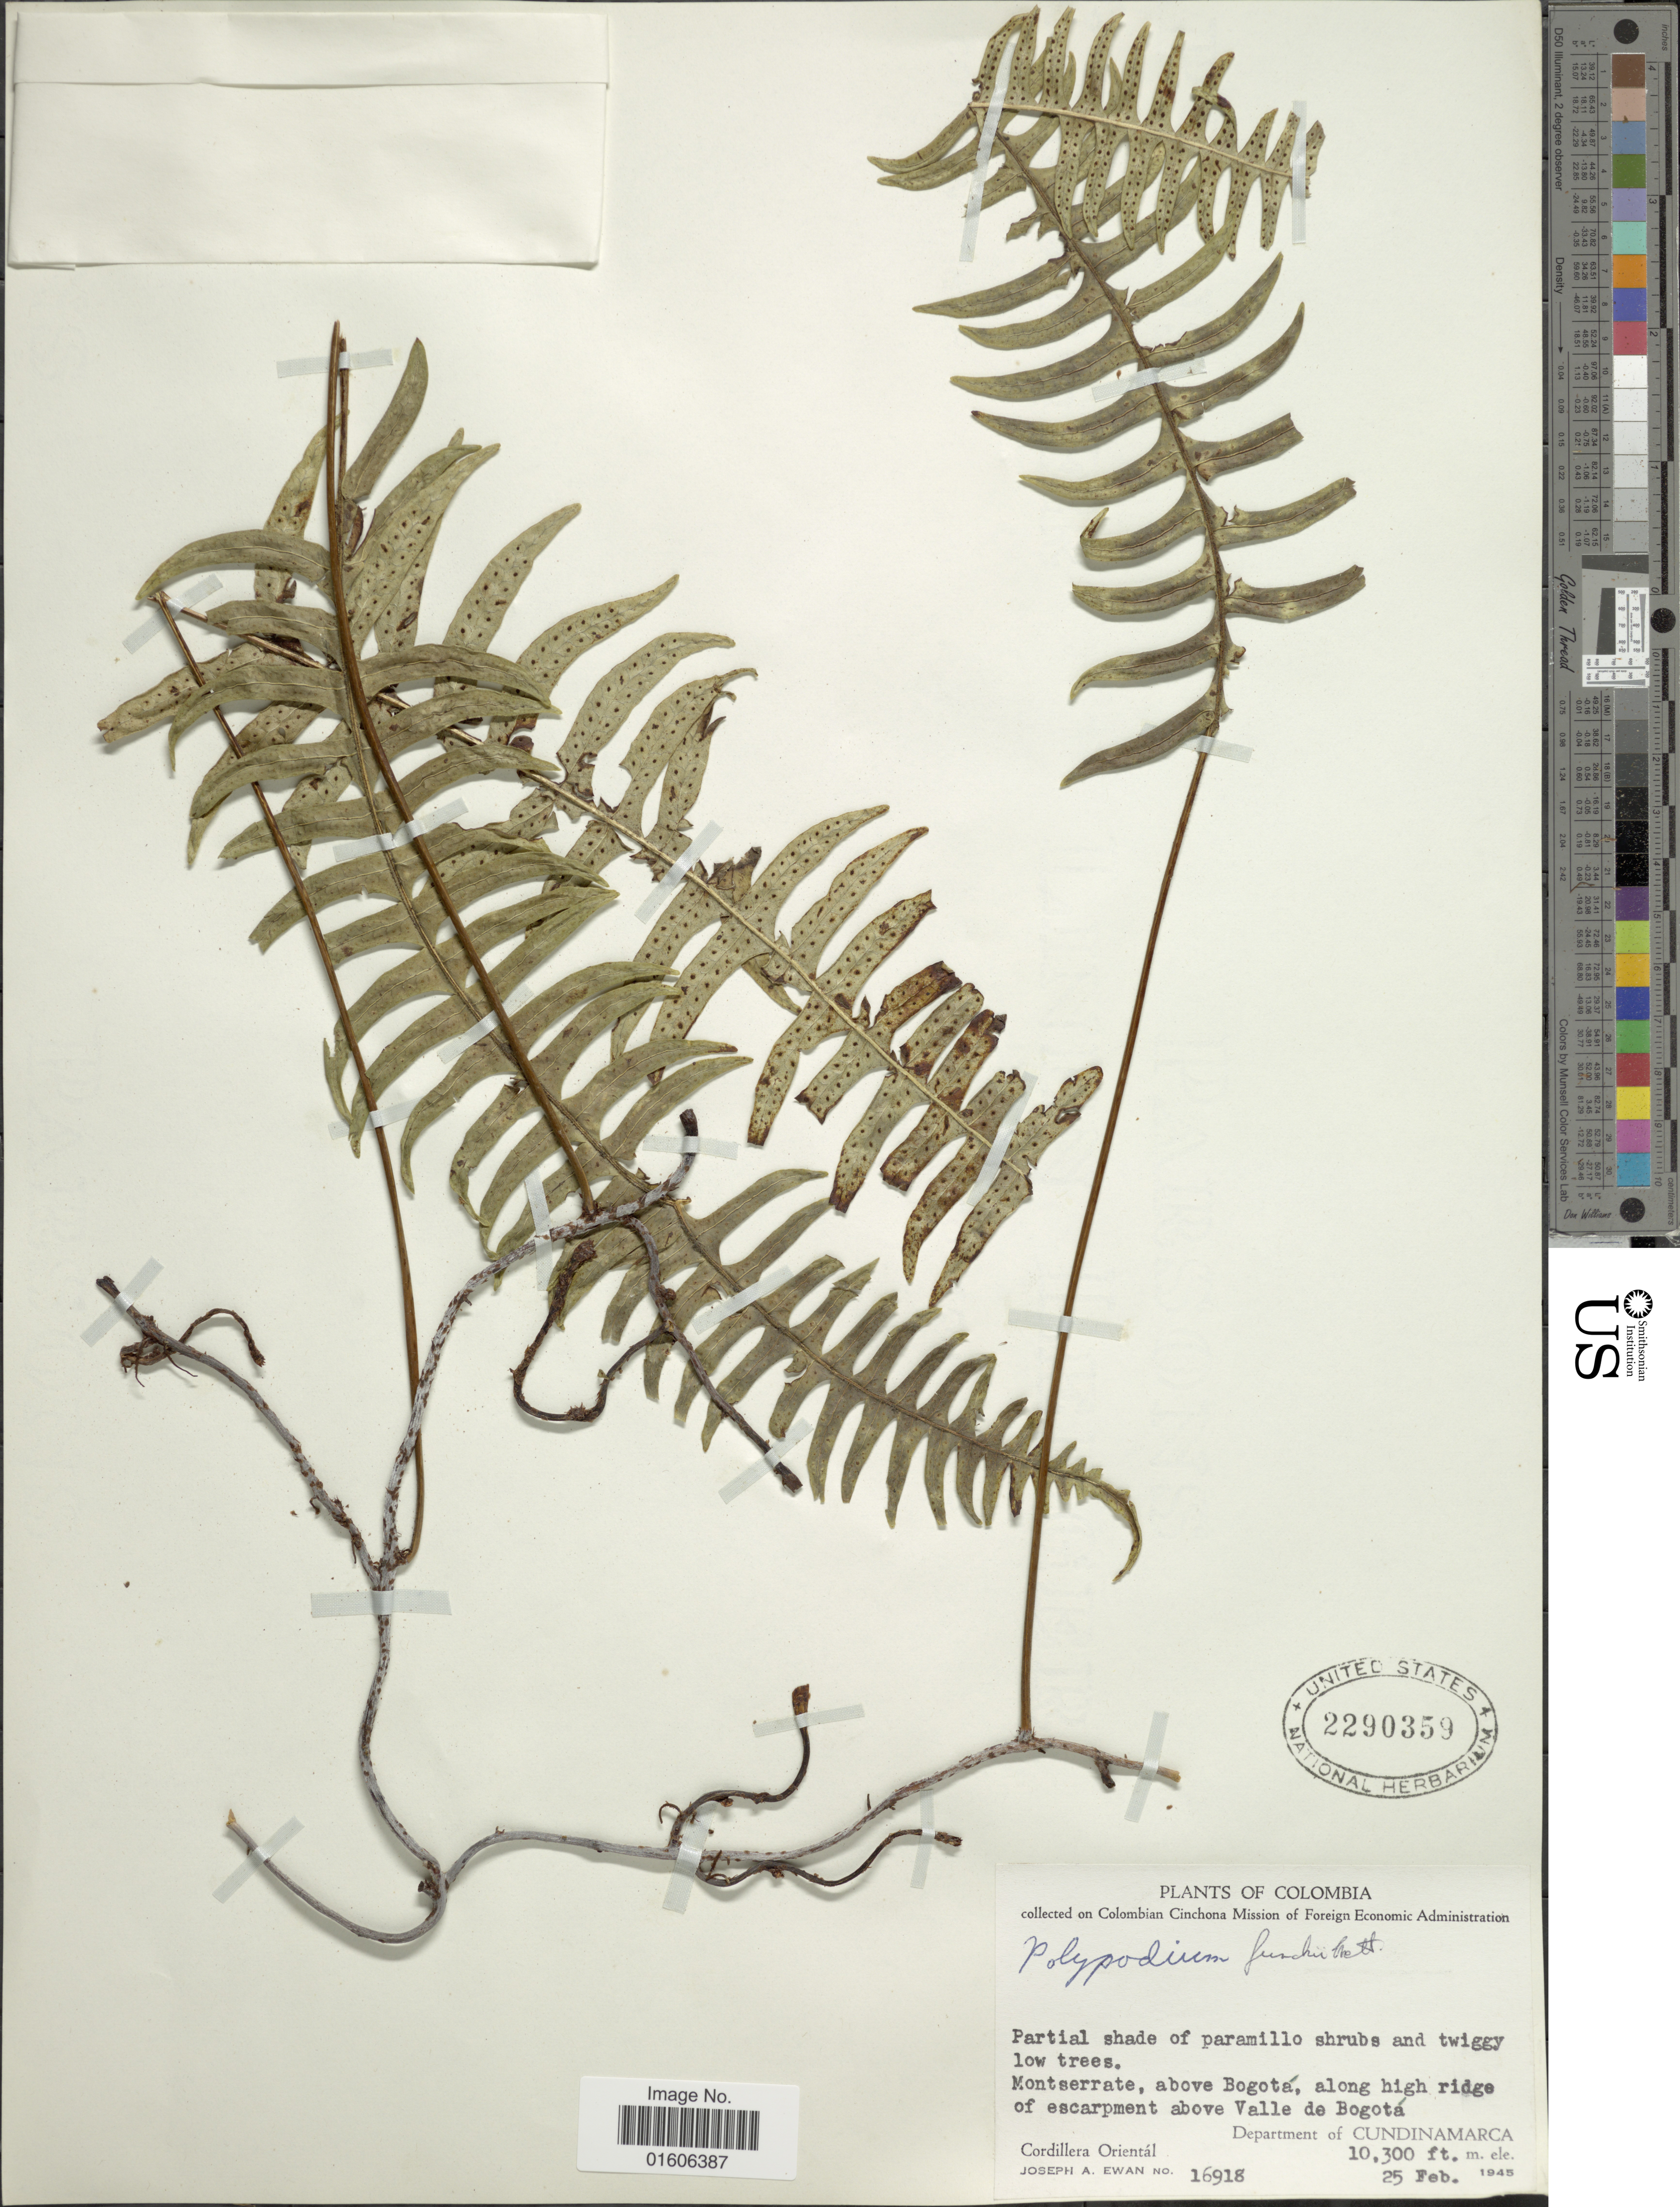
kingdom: Plantae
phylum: Tracheophyta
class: Polypodiopsida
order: Polypodiales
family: Polypodiaceae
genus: Serpocaulon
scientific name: Serpocaulon funckii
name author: (Mett.) A.R. Sm.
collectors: J. A. Ewan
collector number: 16918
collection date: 1945-02-25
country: Colombia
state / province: Cundinamarca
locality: Montserrate, above Bogotá, along high ridge of escarpment above Valle de Bogotá. Department of Cundinamarca. Cordillera Orientál.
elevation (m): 3139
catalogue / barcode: US 2290359